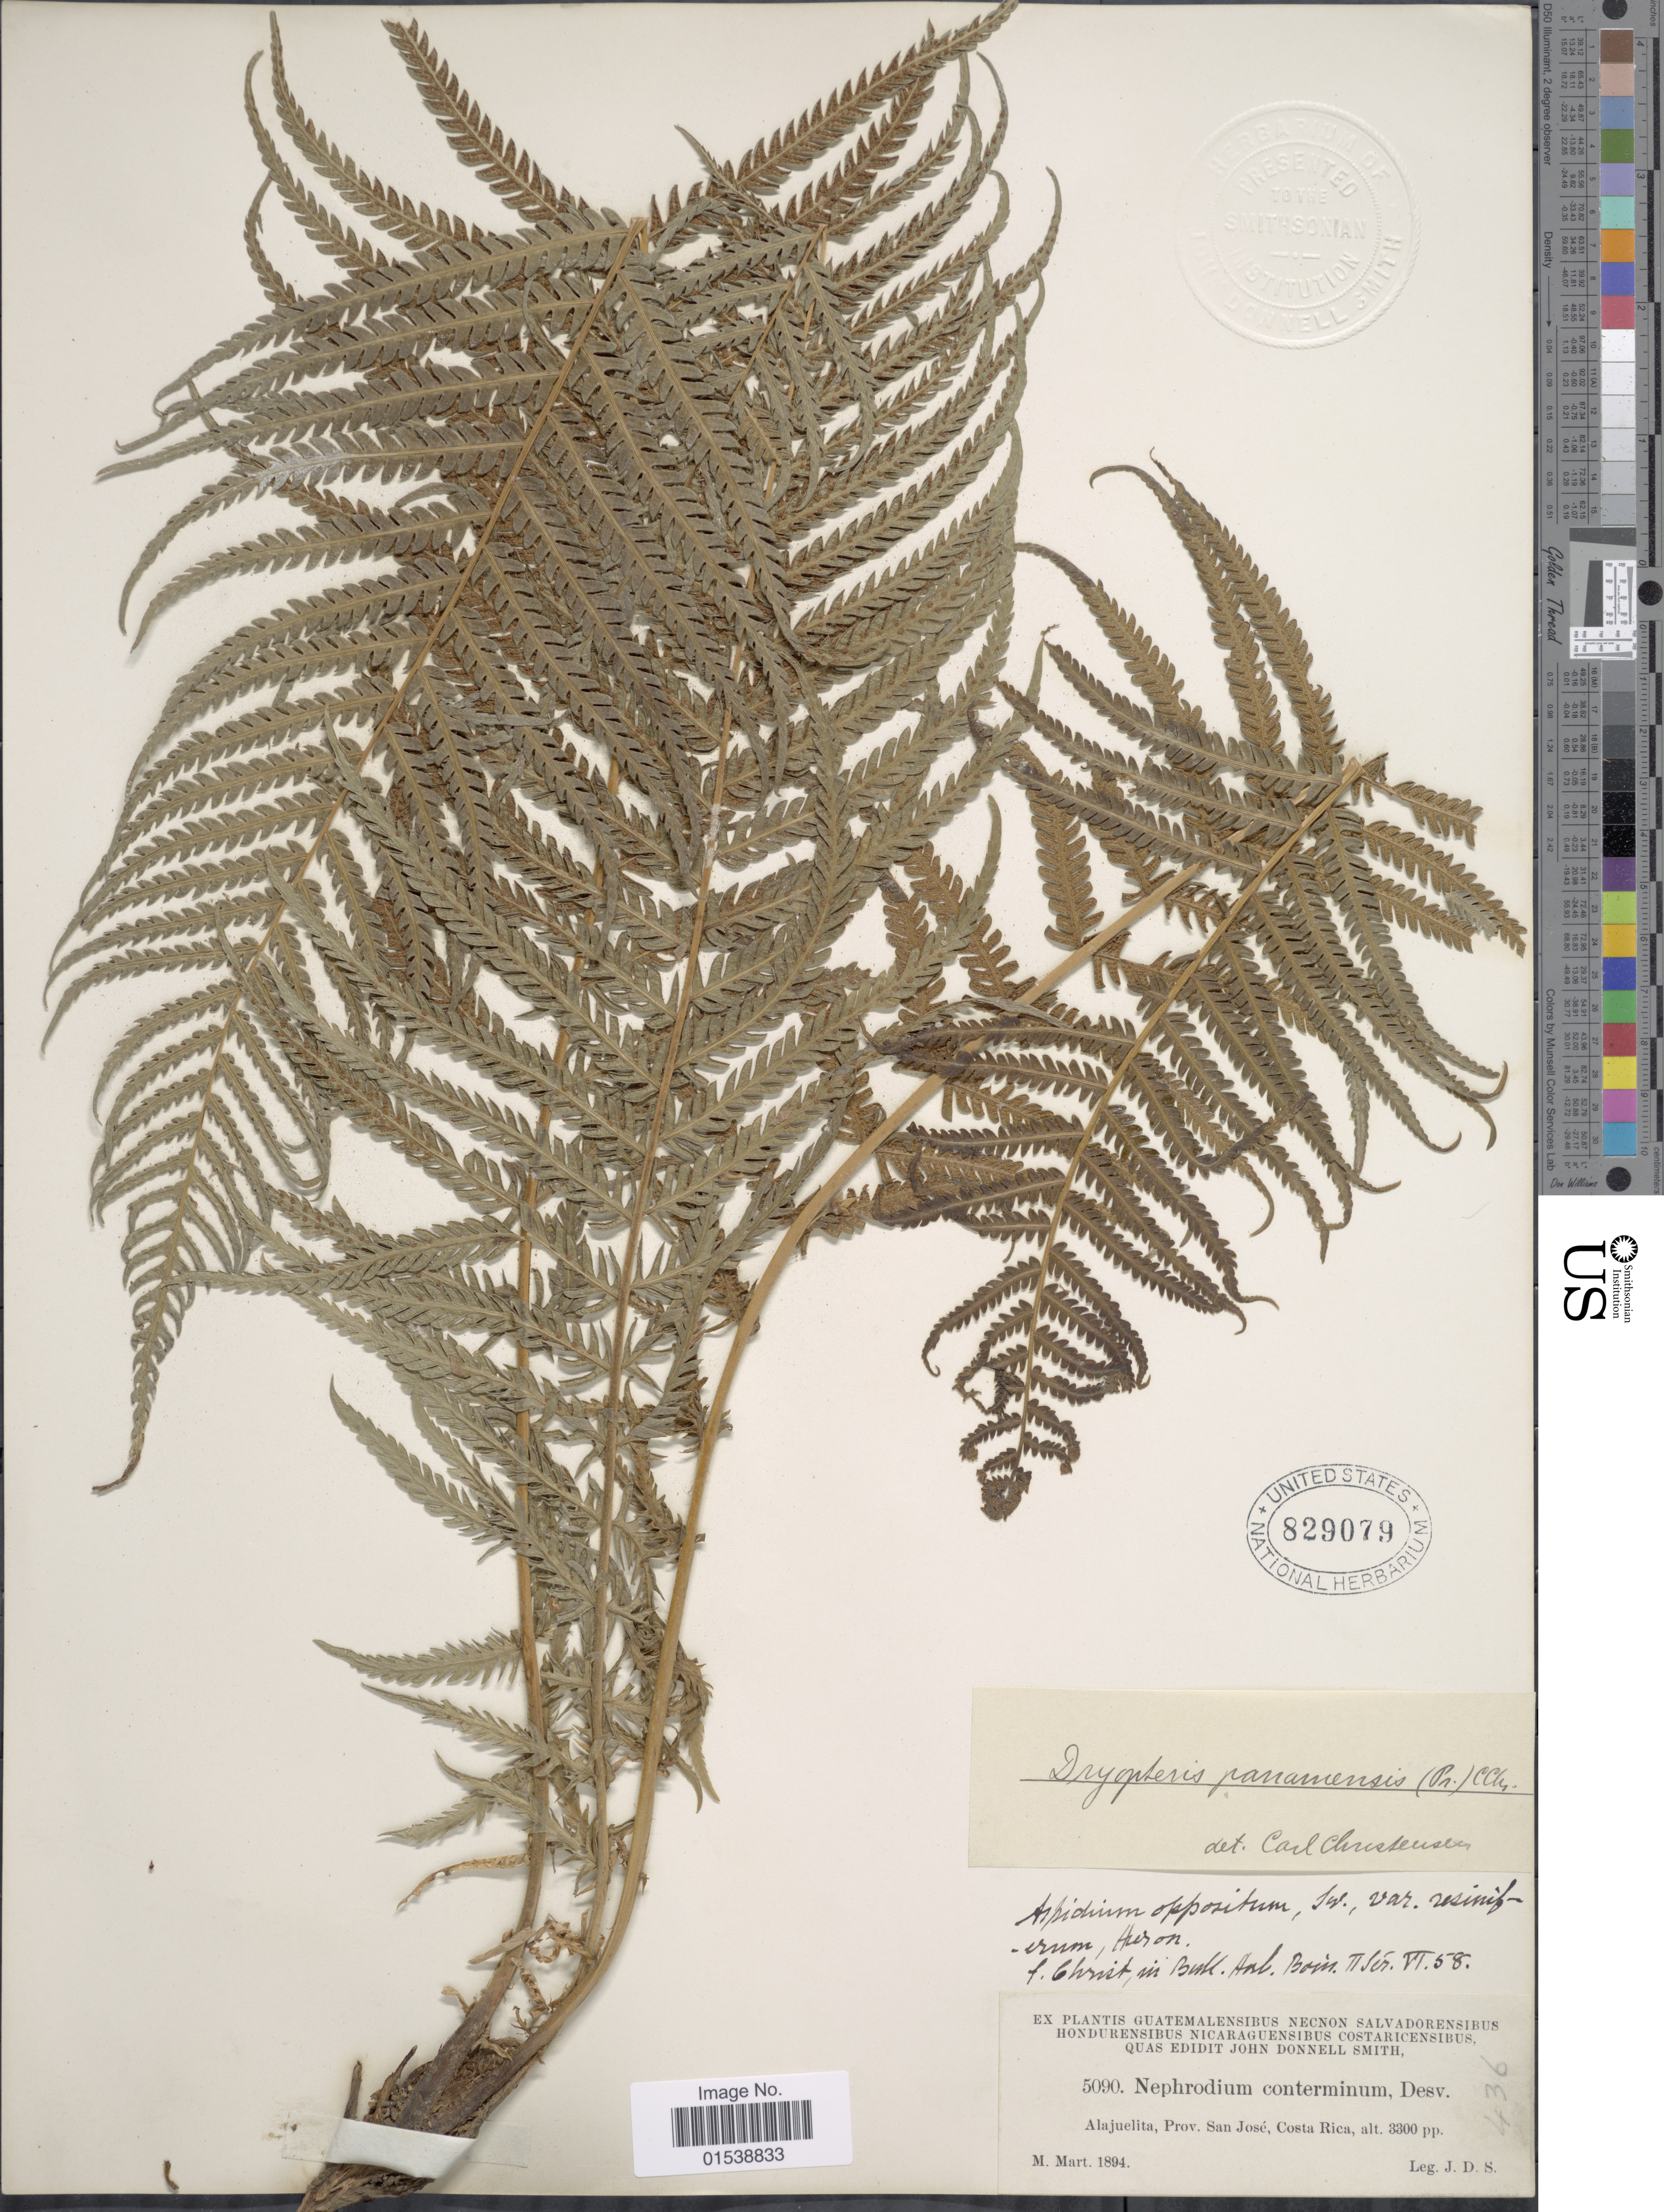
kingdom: Plantae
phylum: Tracheophyta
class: Polypodiopsida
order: Polypodiales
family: Thelypteridaceae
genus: Amauropelta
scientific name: Amauropelta resinifera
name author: (Desv.) Pic. Serm.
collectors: J. Donnell Smith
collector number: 5090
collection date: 1894-03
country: Costa Rica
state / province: San José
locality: Alajuelita, Prov, San Jose, Costa Rica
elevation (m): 1006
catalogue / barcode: US 829079